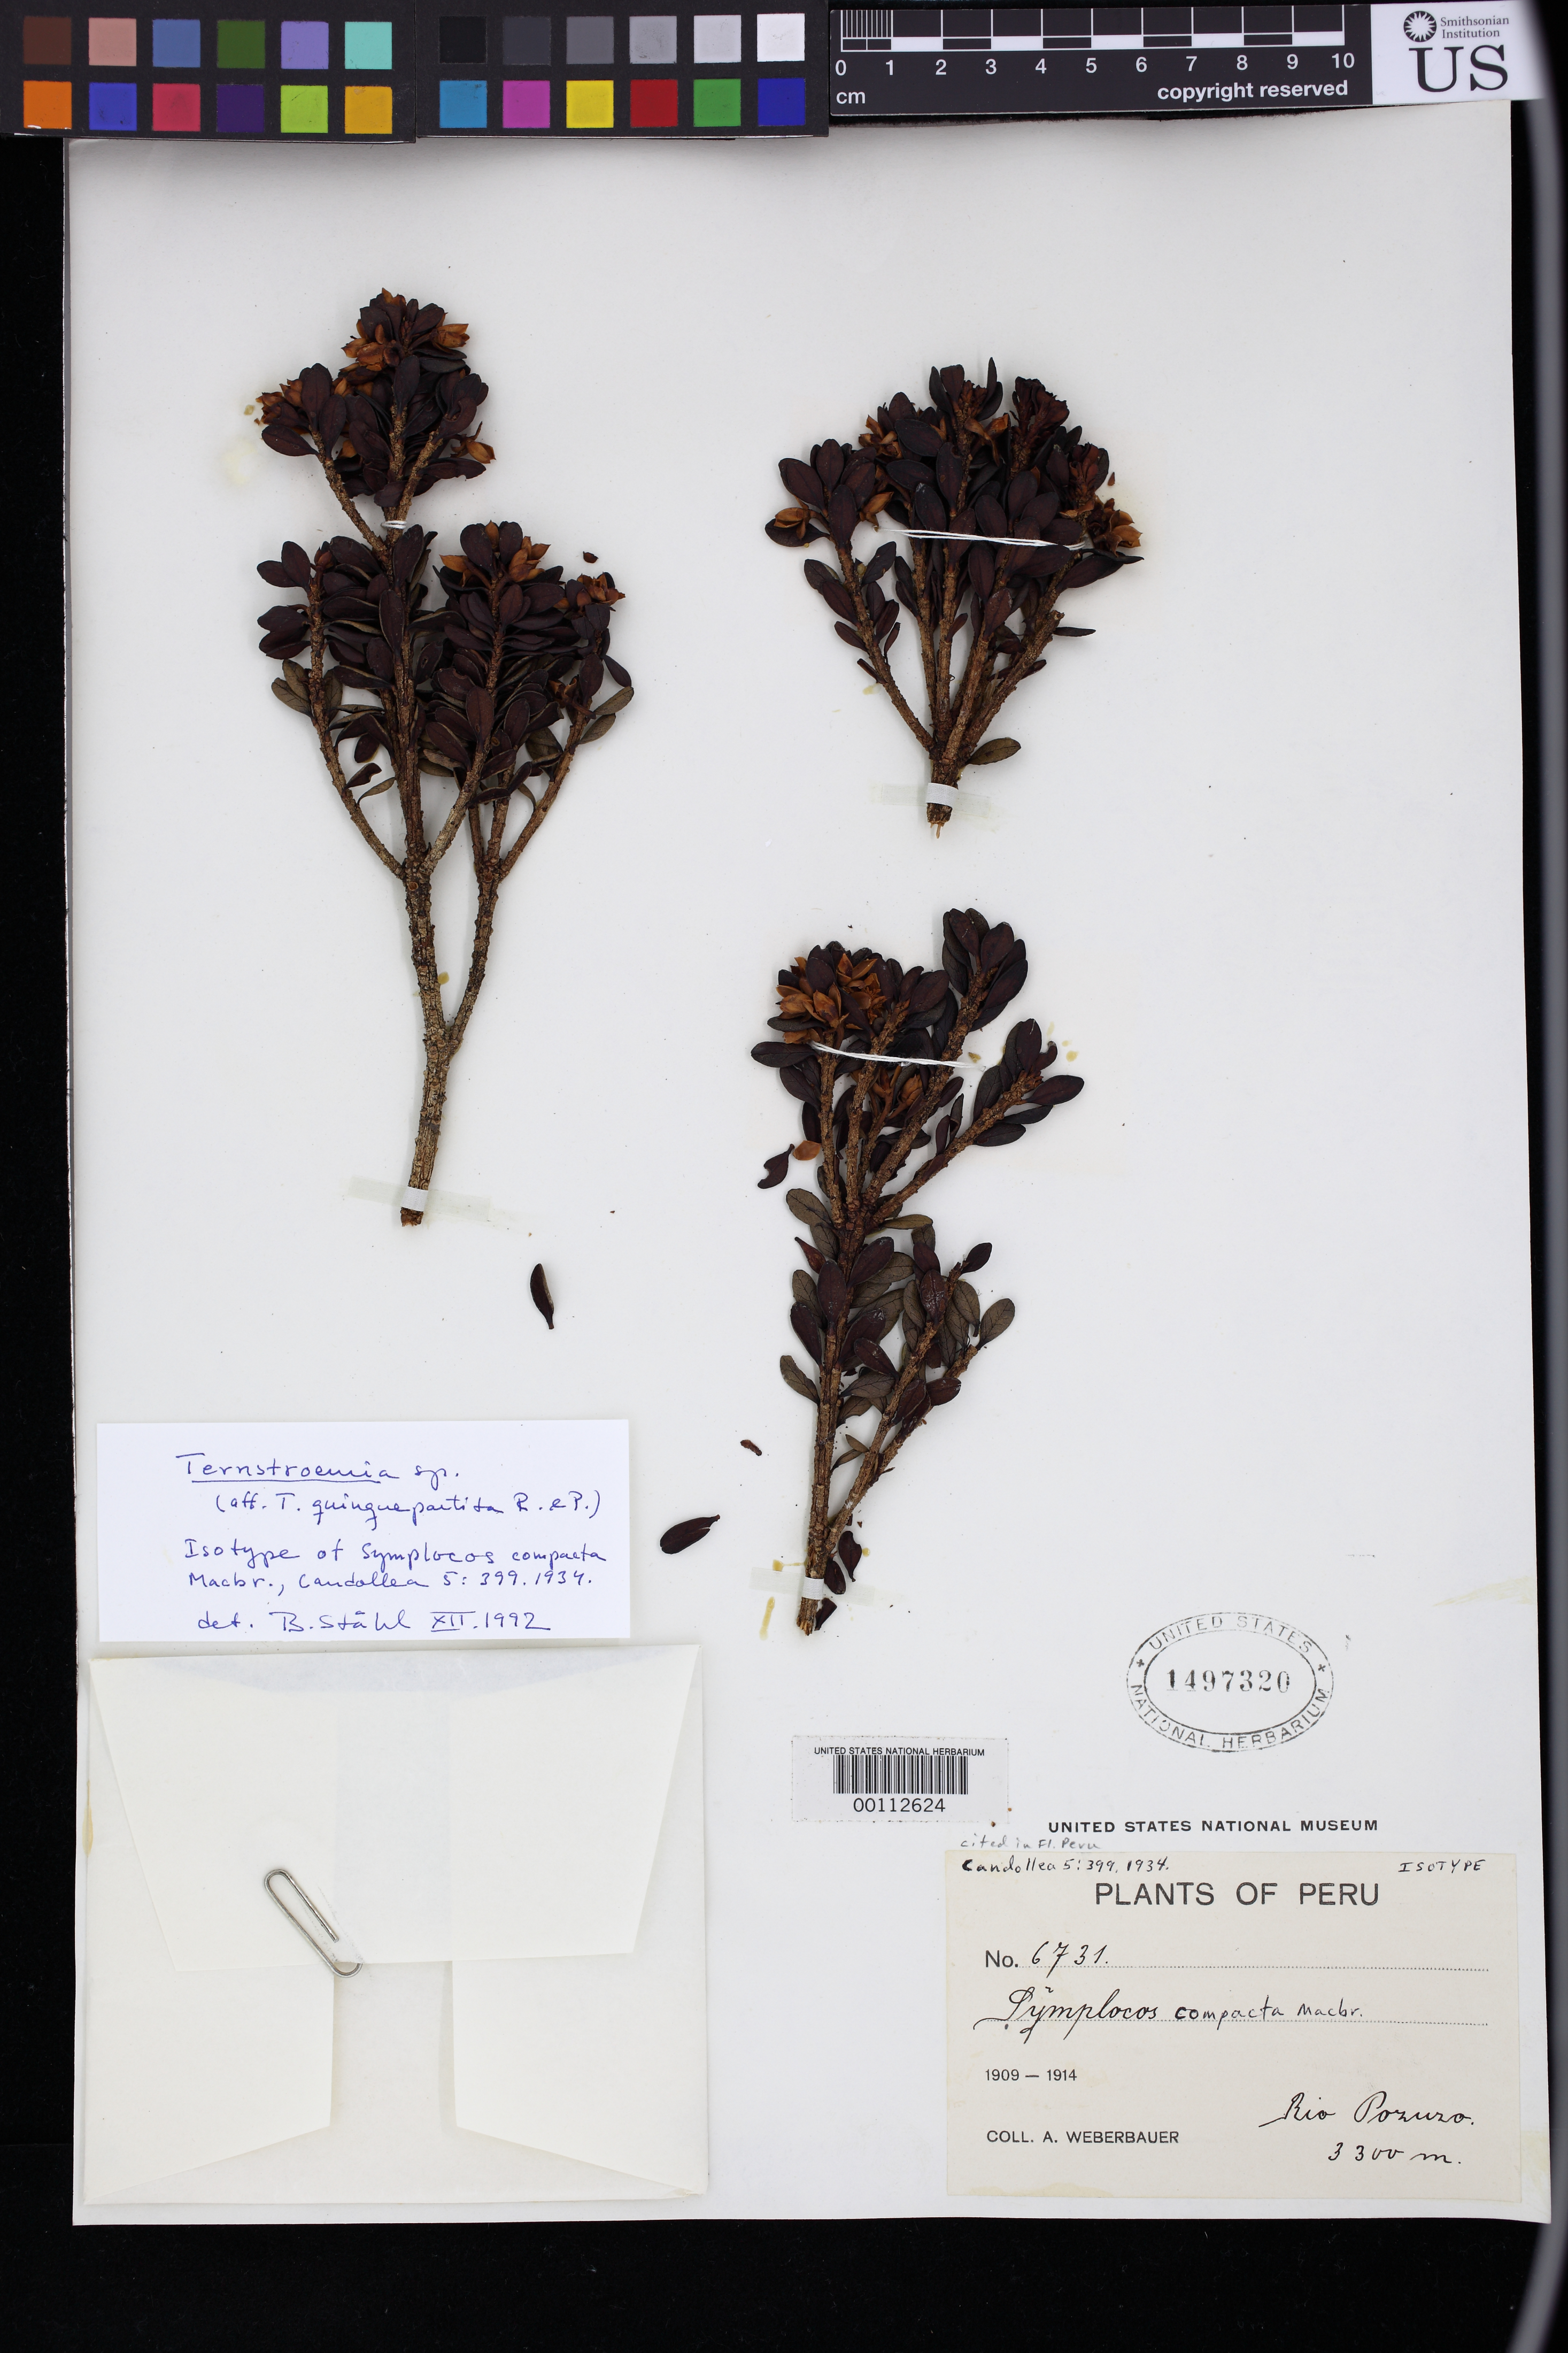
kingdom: Plantae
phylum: Tracheophyta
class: Magnoliopsida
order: Ericales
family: Symplocaceae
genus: Symplocos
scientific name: Symplocos compacta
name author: J.F. Macbr.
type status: Isotype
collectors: A. Weberbauer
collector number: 6731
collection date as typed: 1909 to -- --- 1914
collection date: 1909/1914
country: Peru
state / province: Huánuco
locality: Río Pozuzo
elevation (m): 3300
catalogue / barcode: US 1497320